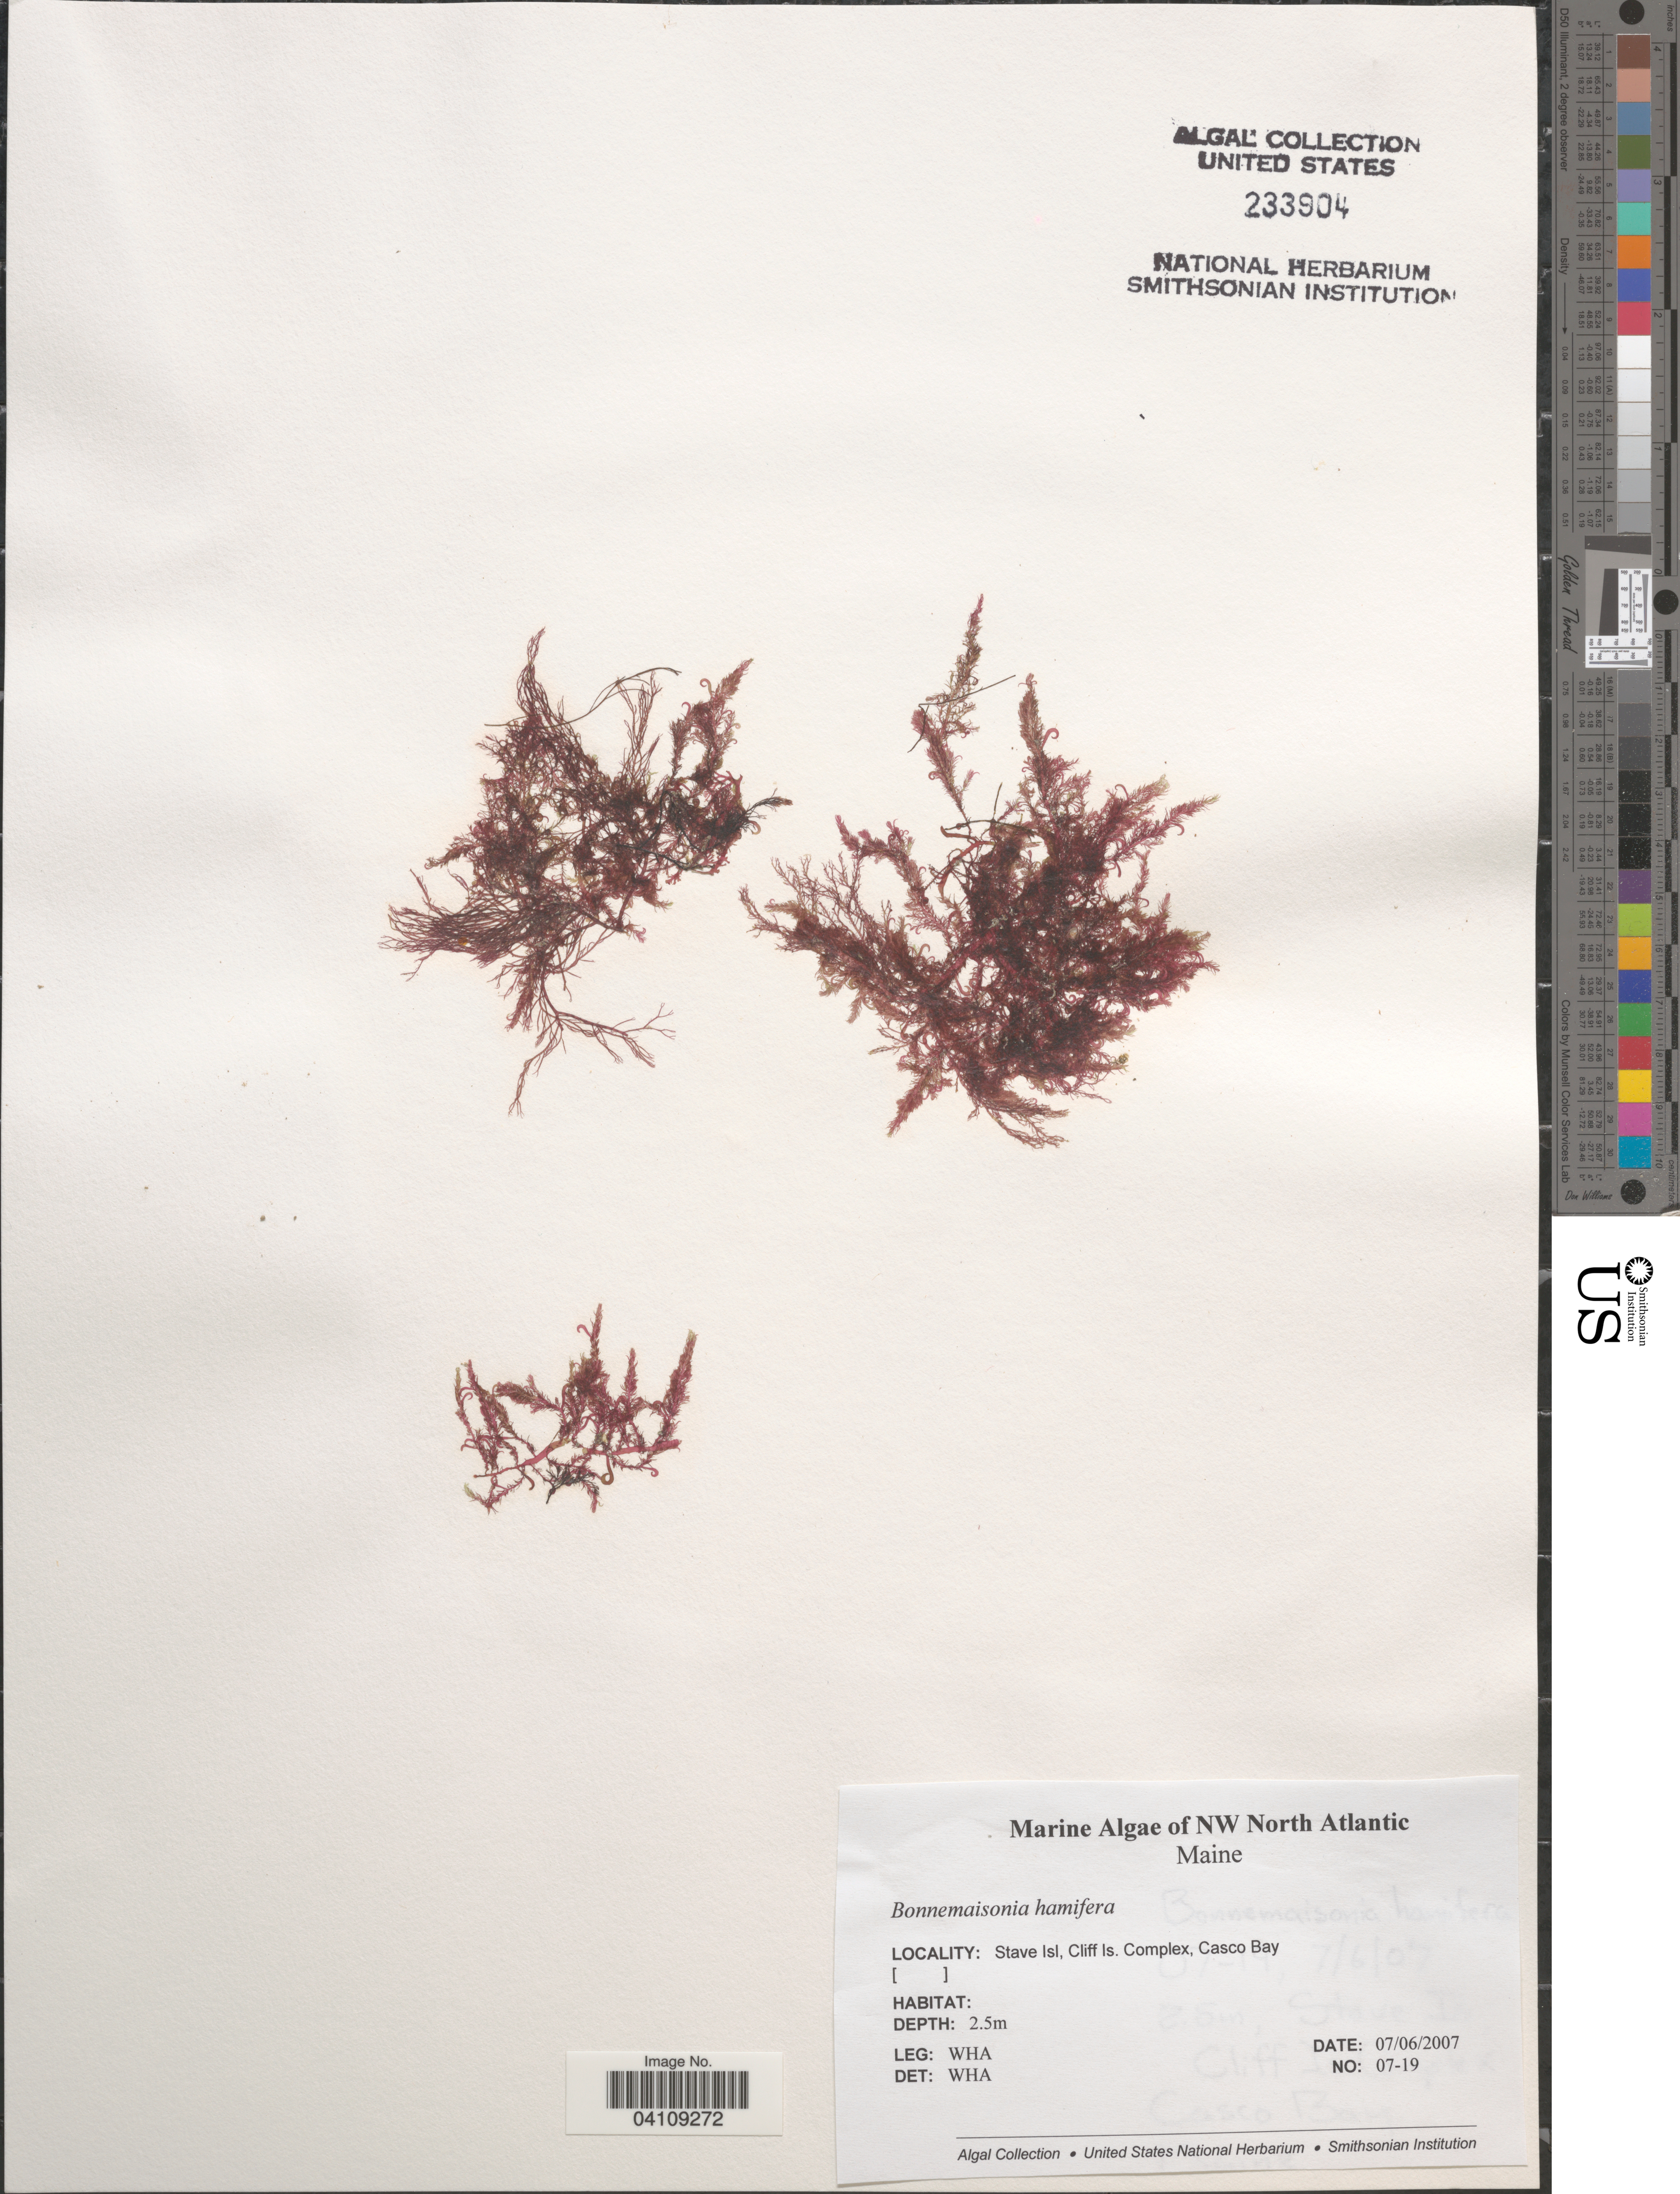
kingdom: Plantae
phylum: Rhodophyta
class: Florideophyceae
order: Bonnemaisoniales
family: Bonnemaisoniaceae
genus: Bonnemaisonia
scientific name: Bonnemaisonia hamifera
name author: P. Hariot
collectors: W. H. Adey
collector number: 07-19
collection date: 2007-07-06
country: United States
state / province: Maine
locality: NW North Atlantic. Stave Isl, Cliff Is. Complex, Casco Bay.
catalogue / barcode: US 233904